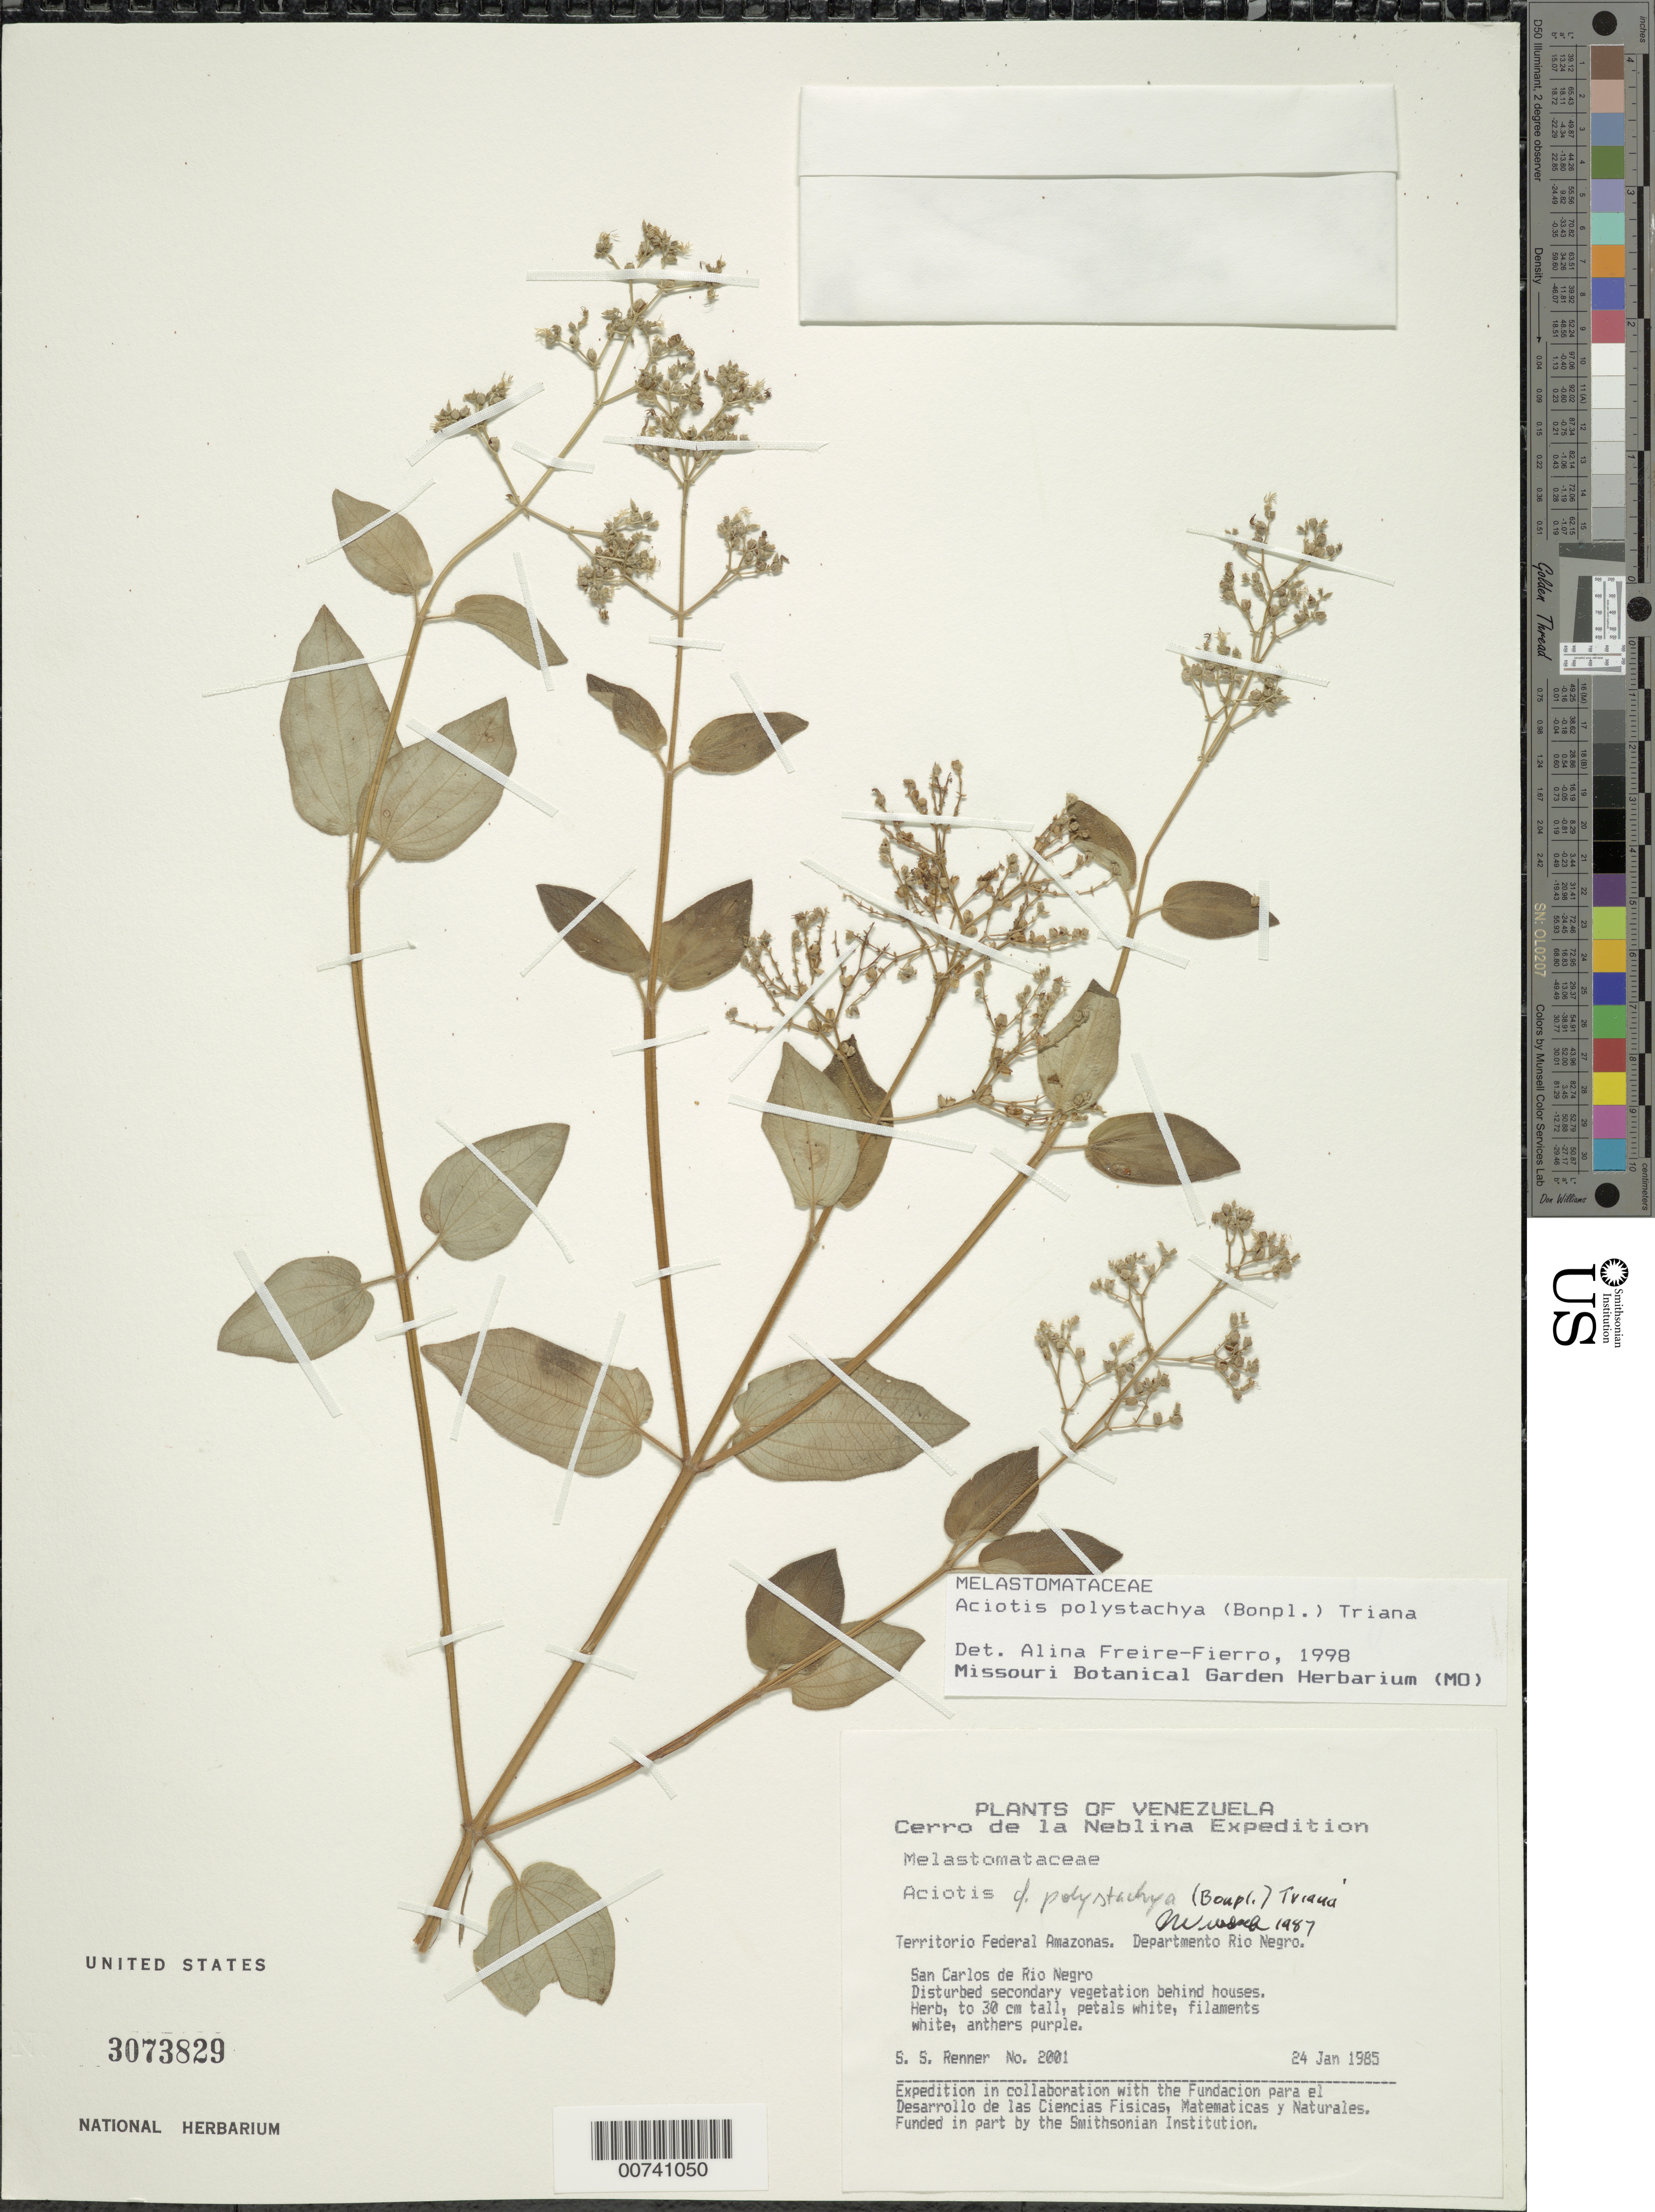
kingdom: Plantae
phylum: Tracheophyta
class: Magnoliopsida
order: Myrtales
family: Melastomataceae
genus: Aciotis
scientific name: Aciotis polystachya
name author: (Bonpl.) Triana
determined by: Freire-Fierro, A.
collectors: S. S. Renner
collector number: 2001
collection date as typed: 24-Jan-85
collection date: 1985-01-24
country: Venezuela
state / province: Amazonas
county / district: Río Negro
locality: San Carlos de Río Negro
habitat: Disturbed secondary vegetation behind houses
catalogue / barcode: US 3073829